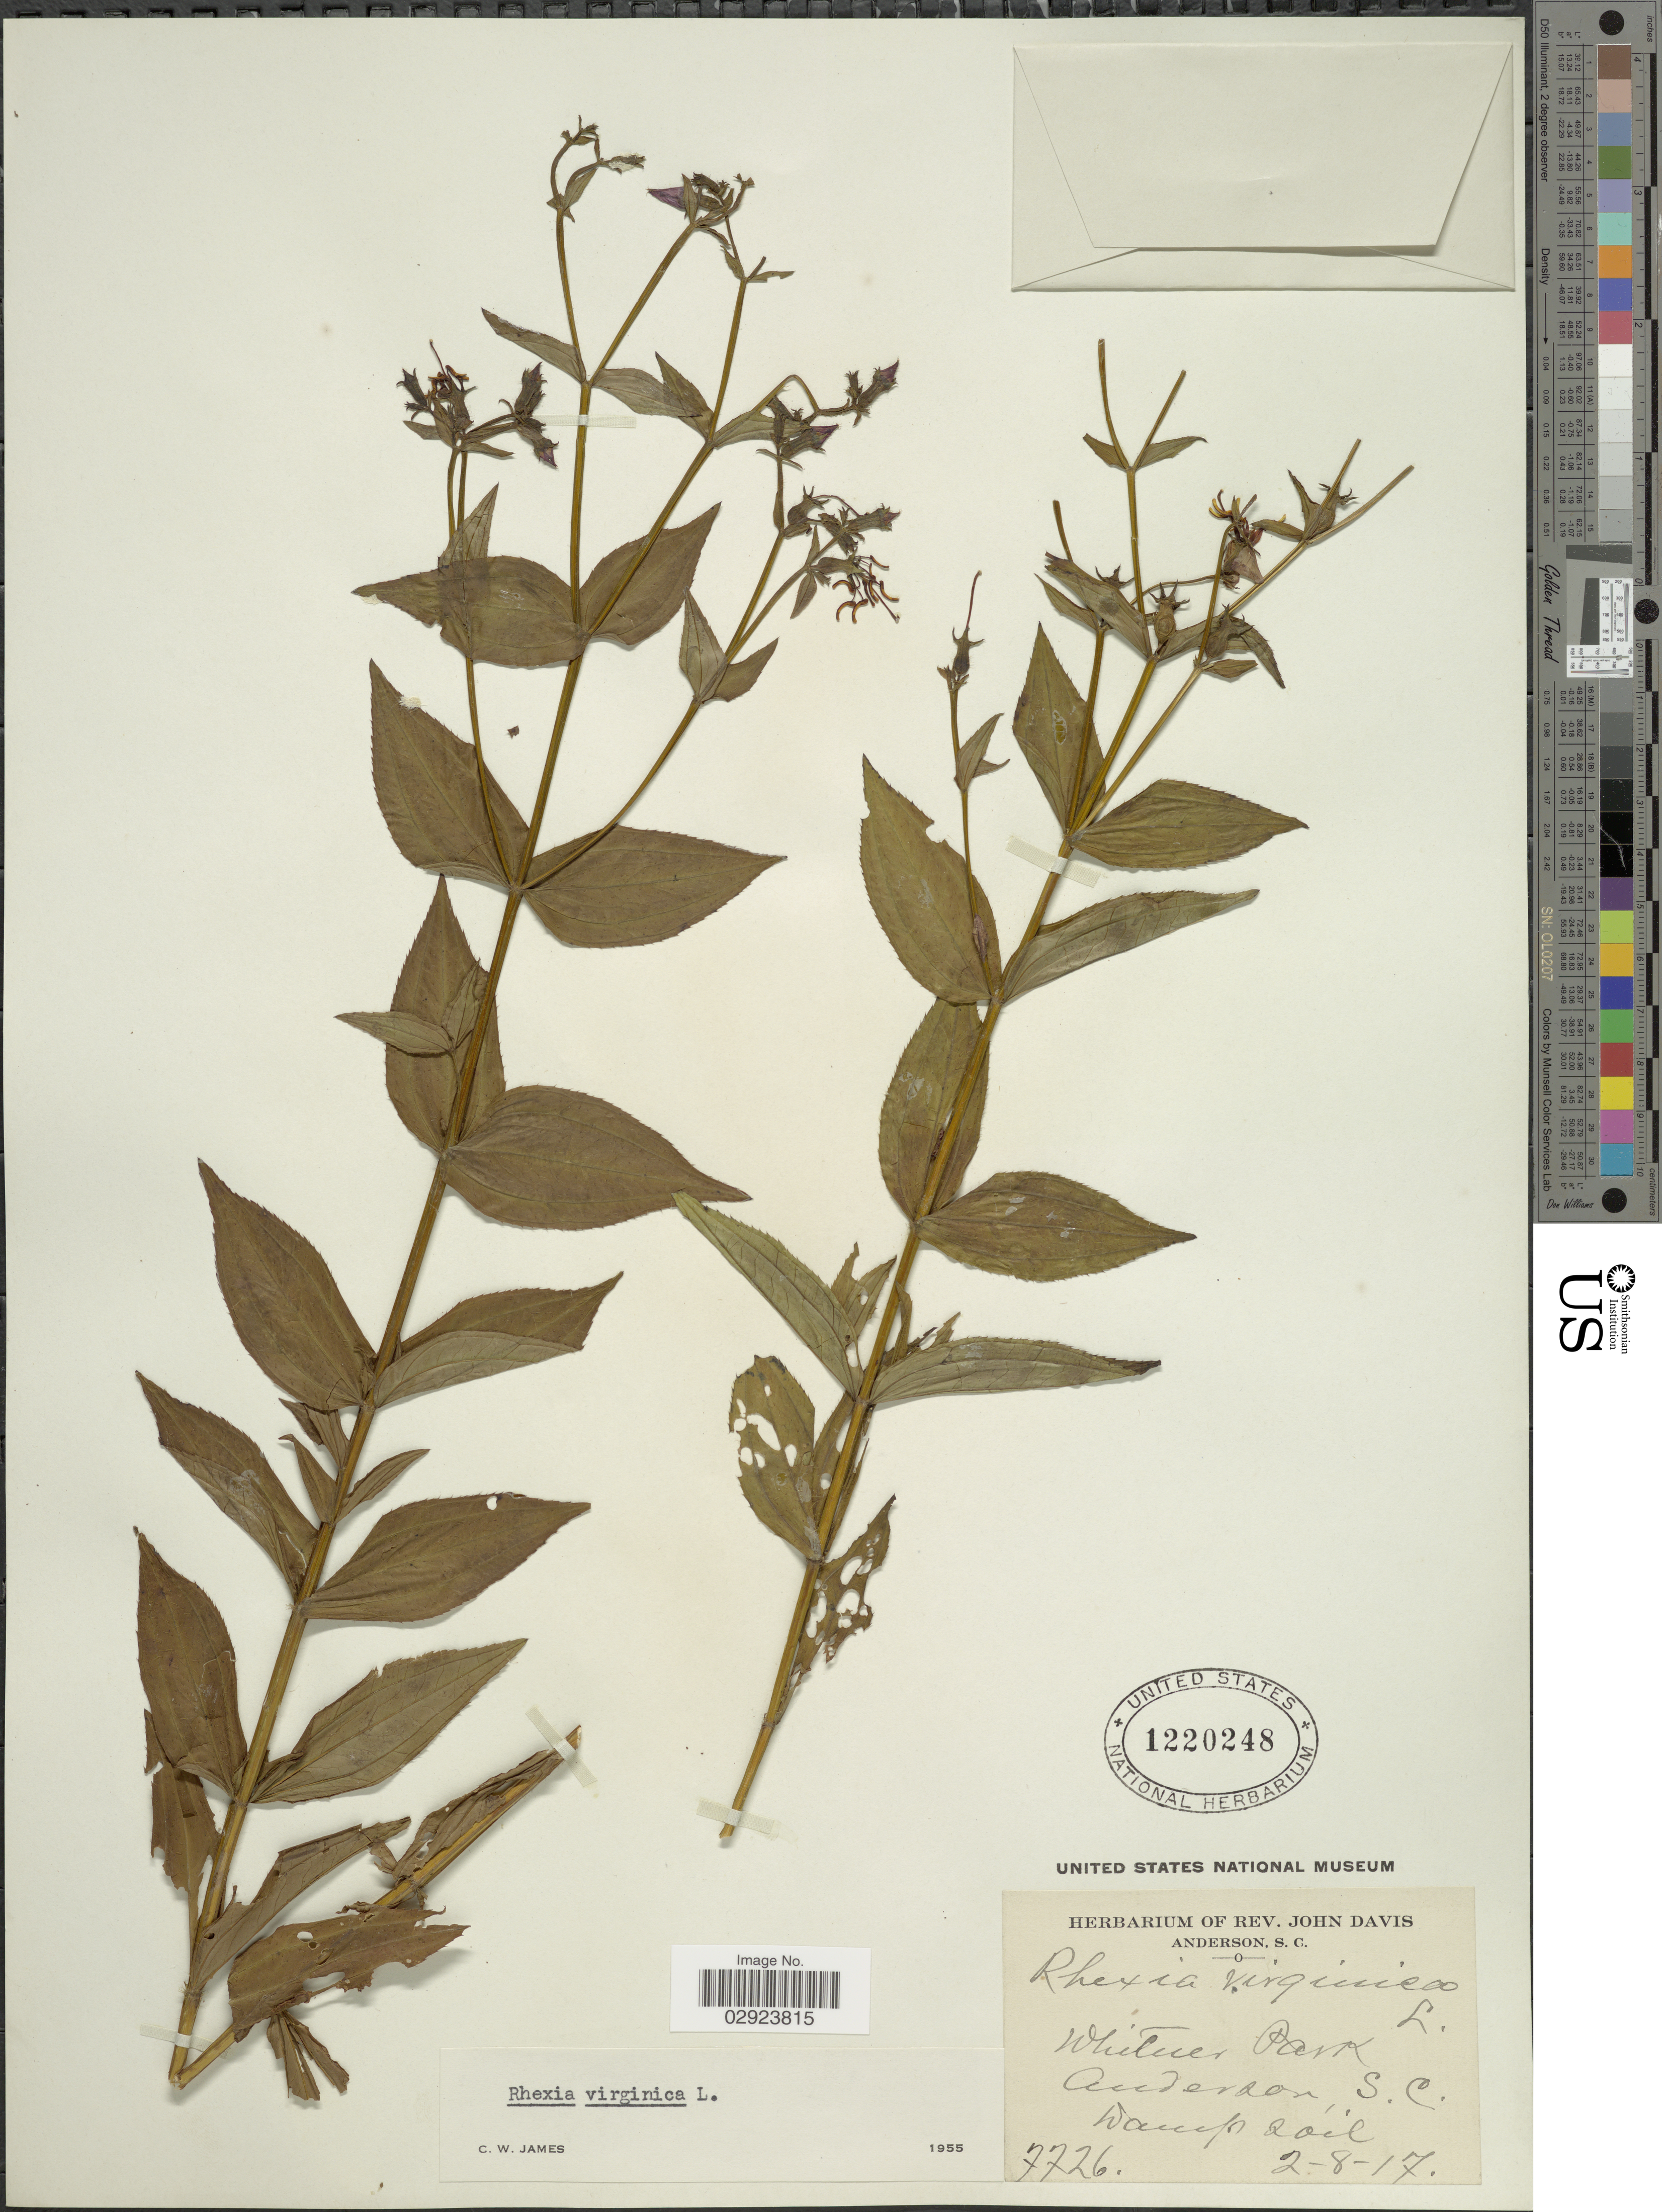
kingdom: Plantae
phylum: Tracheophyta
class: Magnoliopsida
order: Myrtales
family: Melastomataceae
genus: Rhexia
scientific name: Rhexia virginica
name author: L.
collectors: ex herb. Rev. John Davis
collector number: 7726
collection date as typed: Transcribed d/m/y: 8/2/17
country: United States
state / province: South Carolina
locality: Whitner Park. Anderson, S.C.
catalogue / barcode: US 1220248